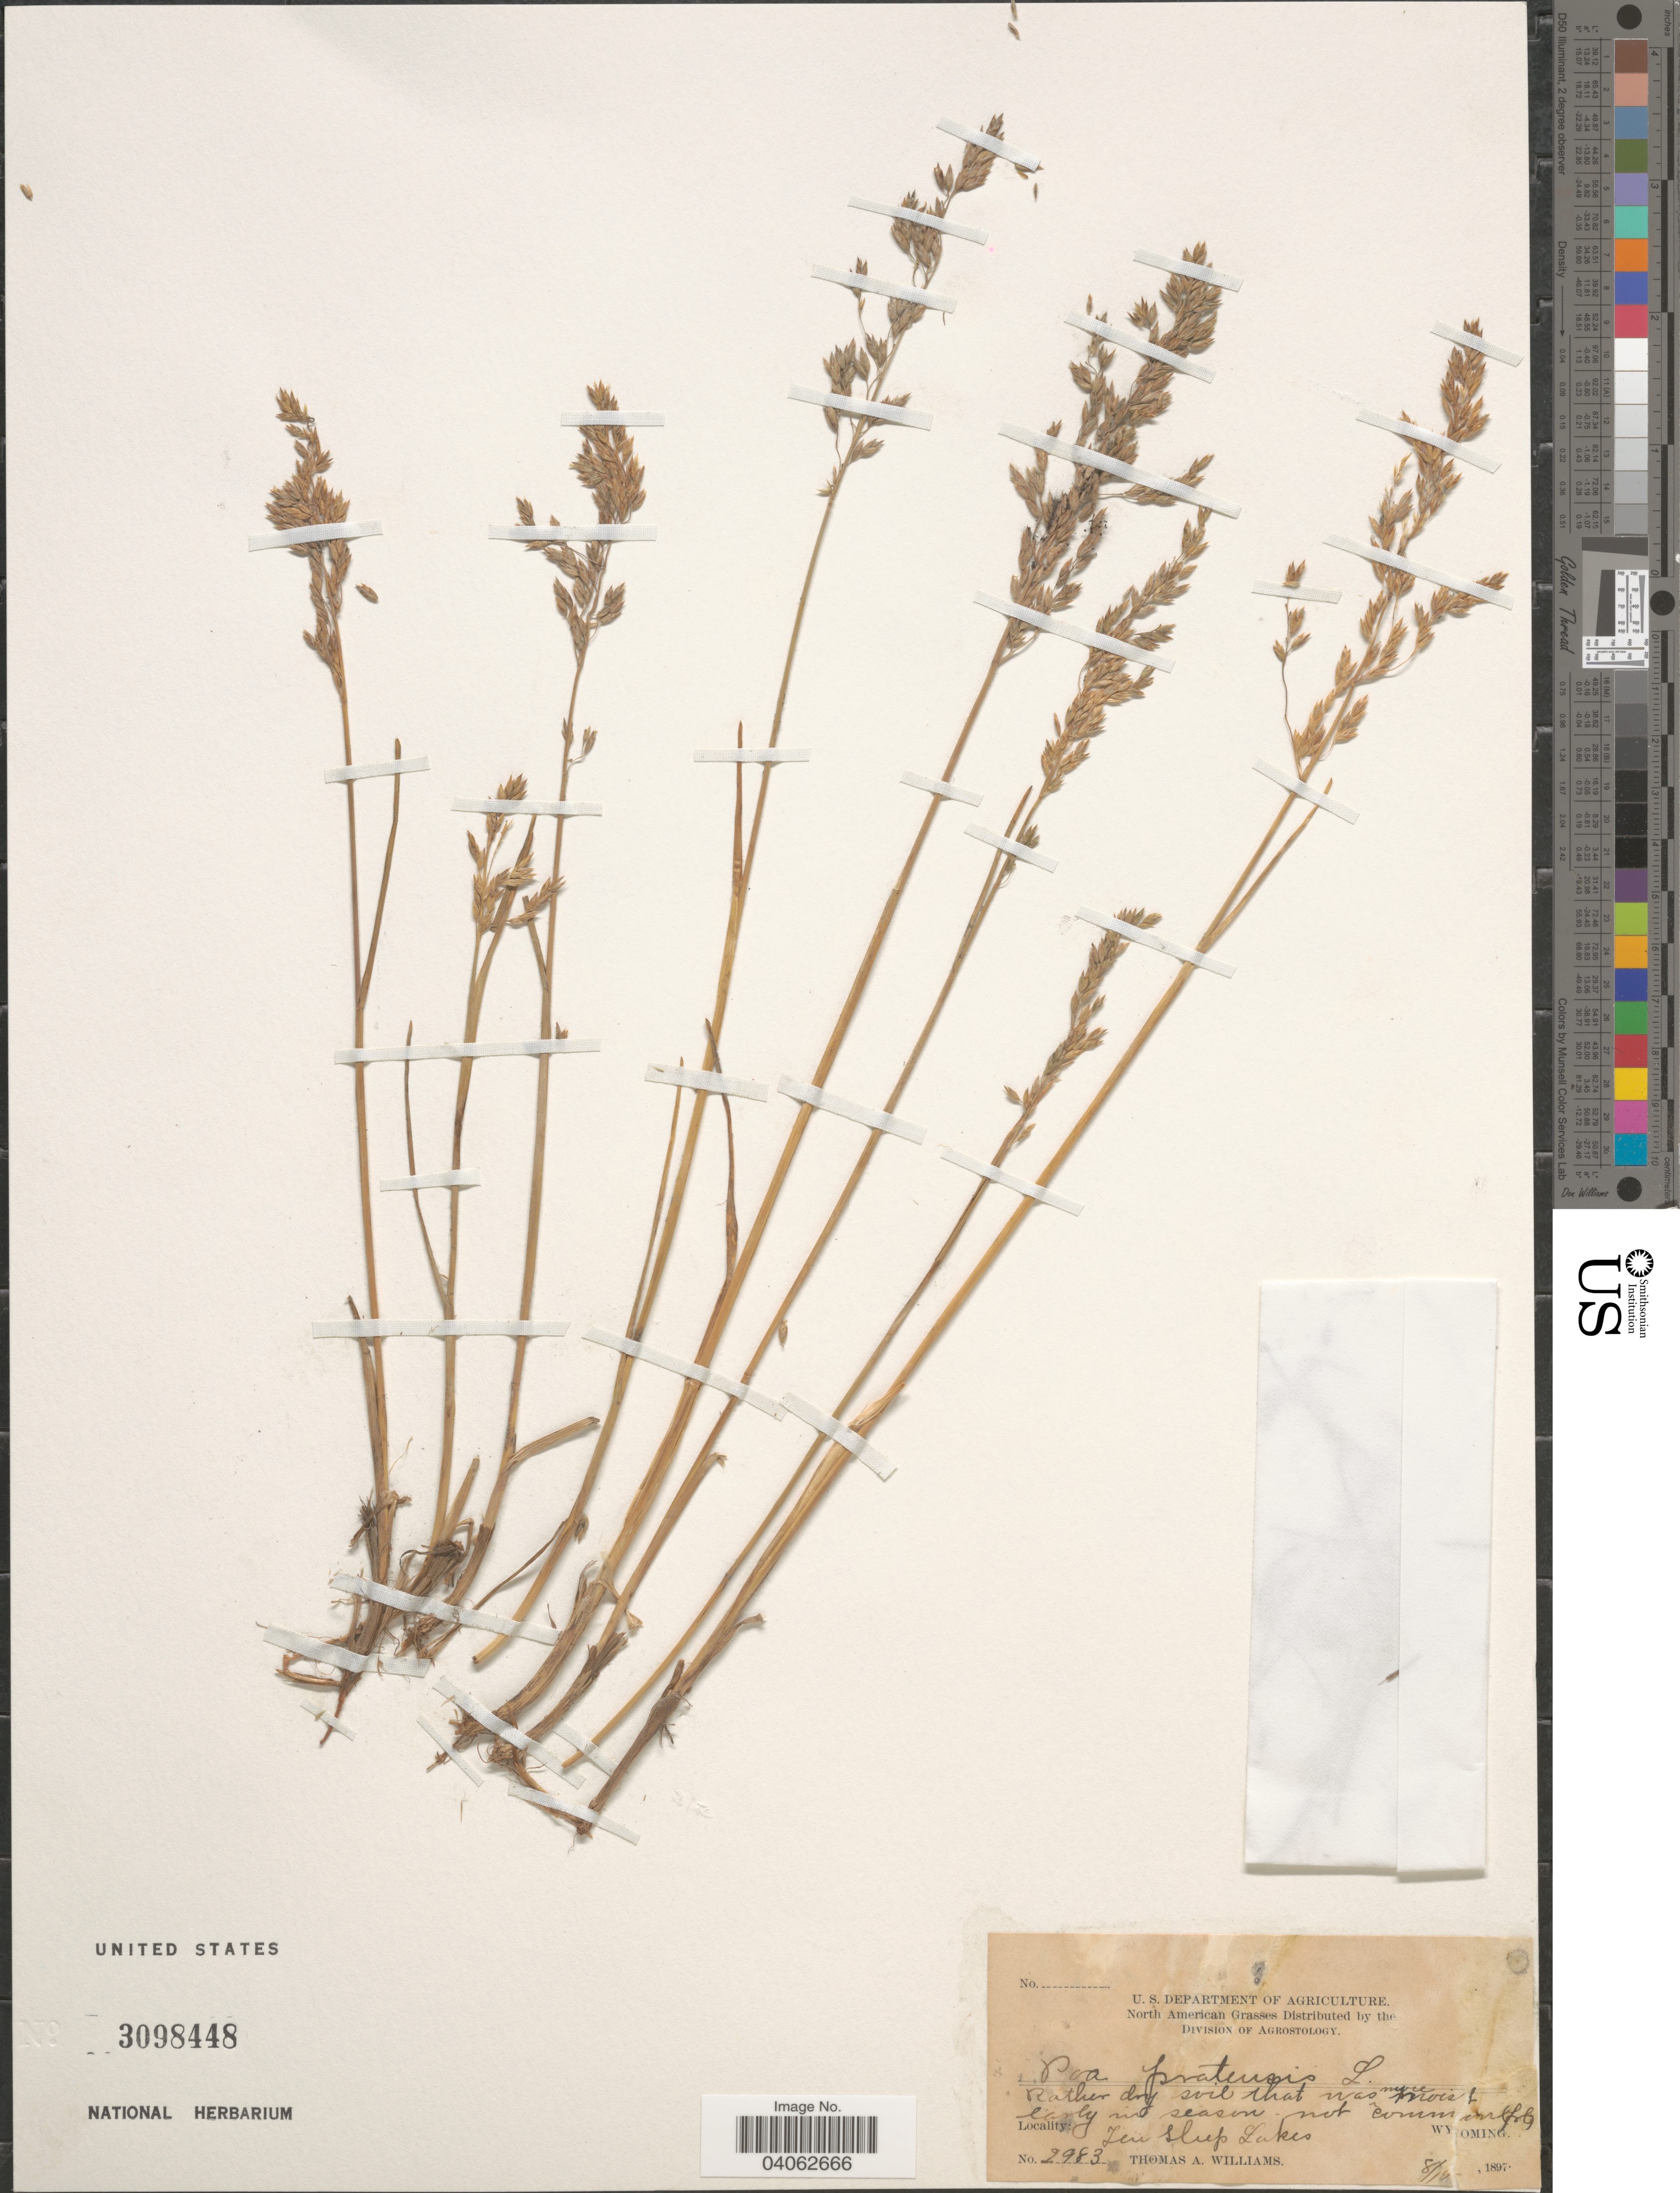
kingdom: Plantae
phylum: Tracheophyta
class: Liliopsida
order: Poales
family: Poaceae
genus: Poa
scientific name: Poa pratensis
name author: L.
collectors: T. A. Williams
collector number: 2983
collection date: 1897-08-15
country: United States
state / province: Wyoming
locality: Ten Sleep Lakes.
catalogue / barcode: US 3098448